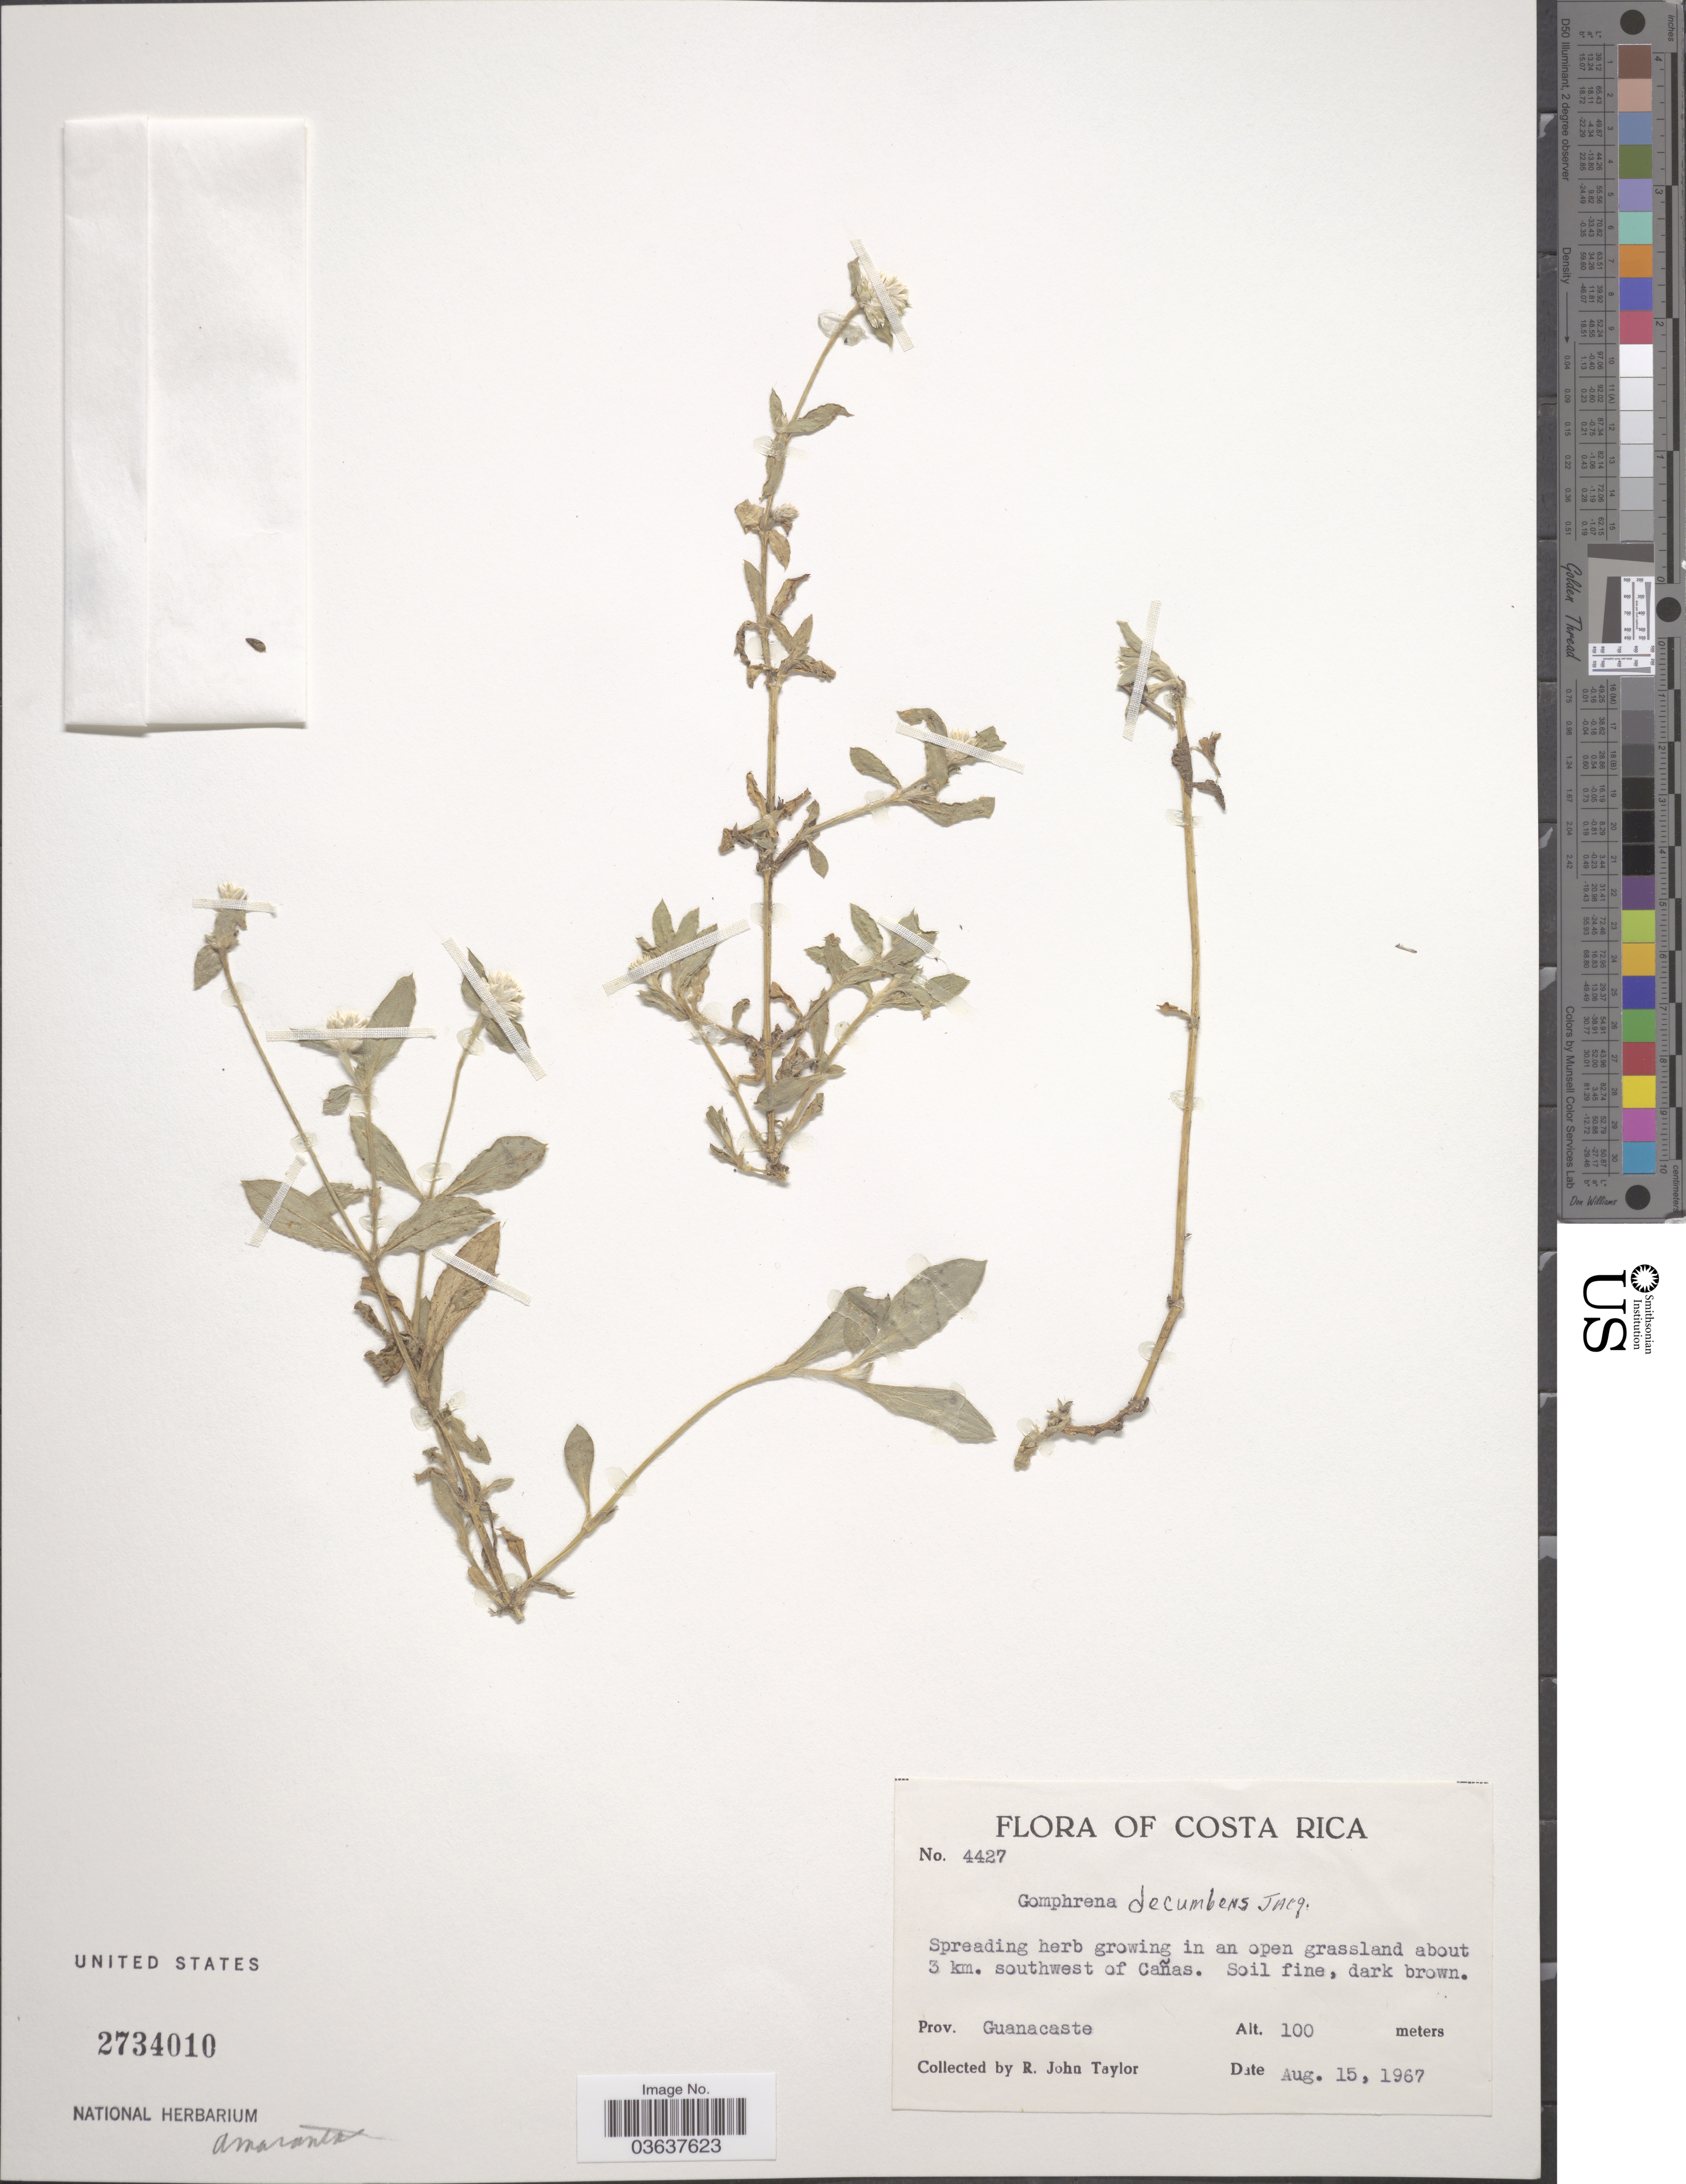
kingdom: Plantae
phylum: Tracheophyta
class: Magnoliopsida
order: Caryophyllales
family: Amaranthaceae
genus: Gomphrena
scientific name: Gomphrena decumbens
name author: Jacq.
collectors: R. J. Taylor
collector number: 4427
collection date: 1967-08-15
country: Costa Rica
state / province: Guanacaste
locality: In an open grassland about 3 km. southwest of Cañas.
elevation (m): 100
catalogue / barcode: US 2734010